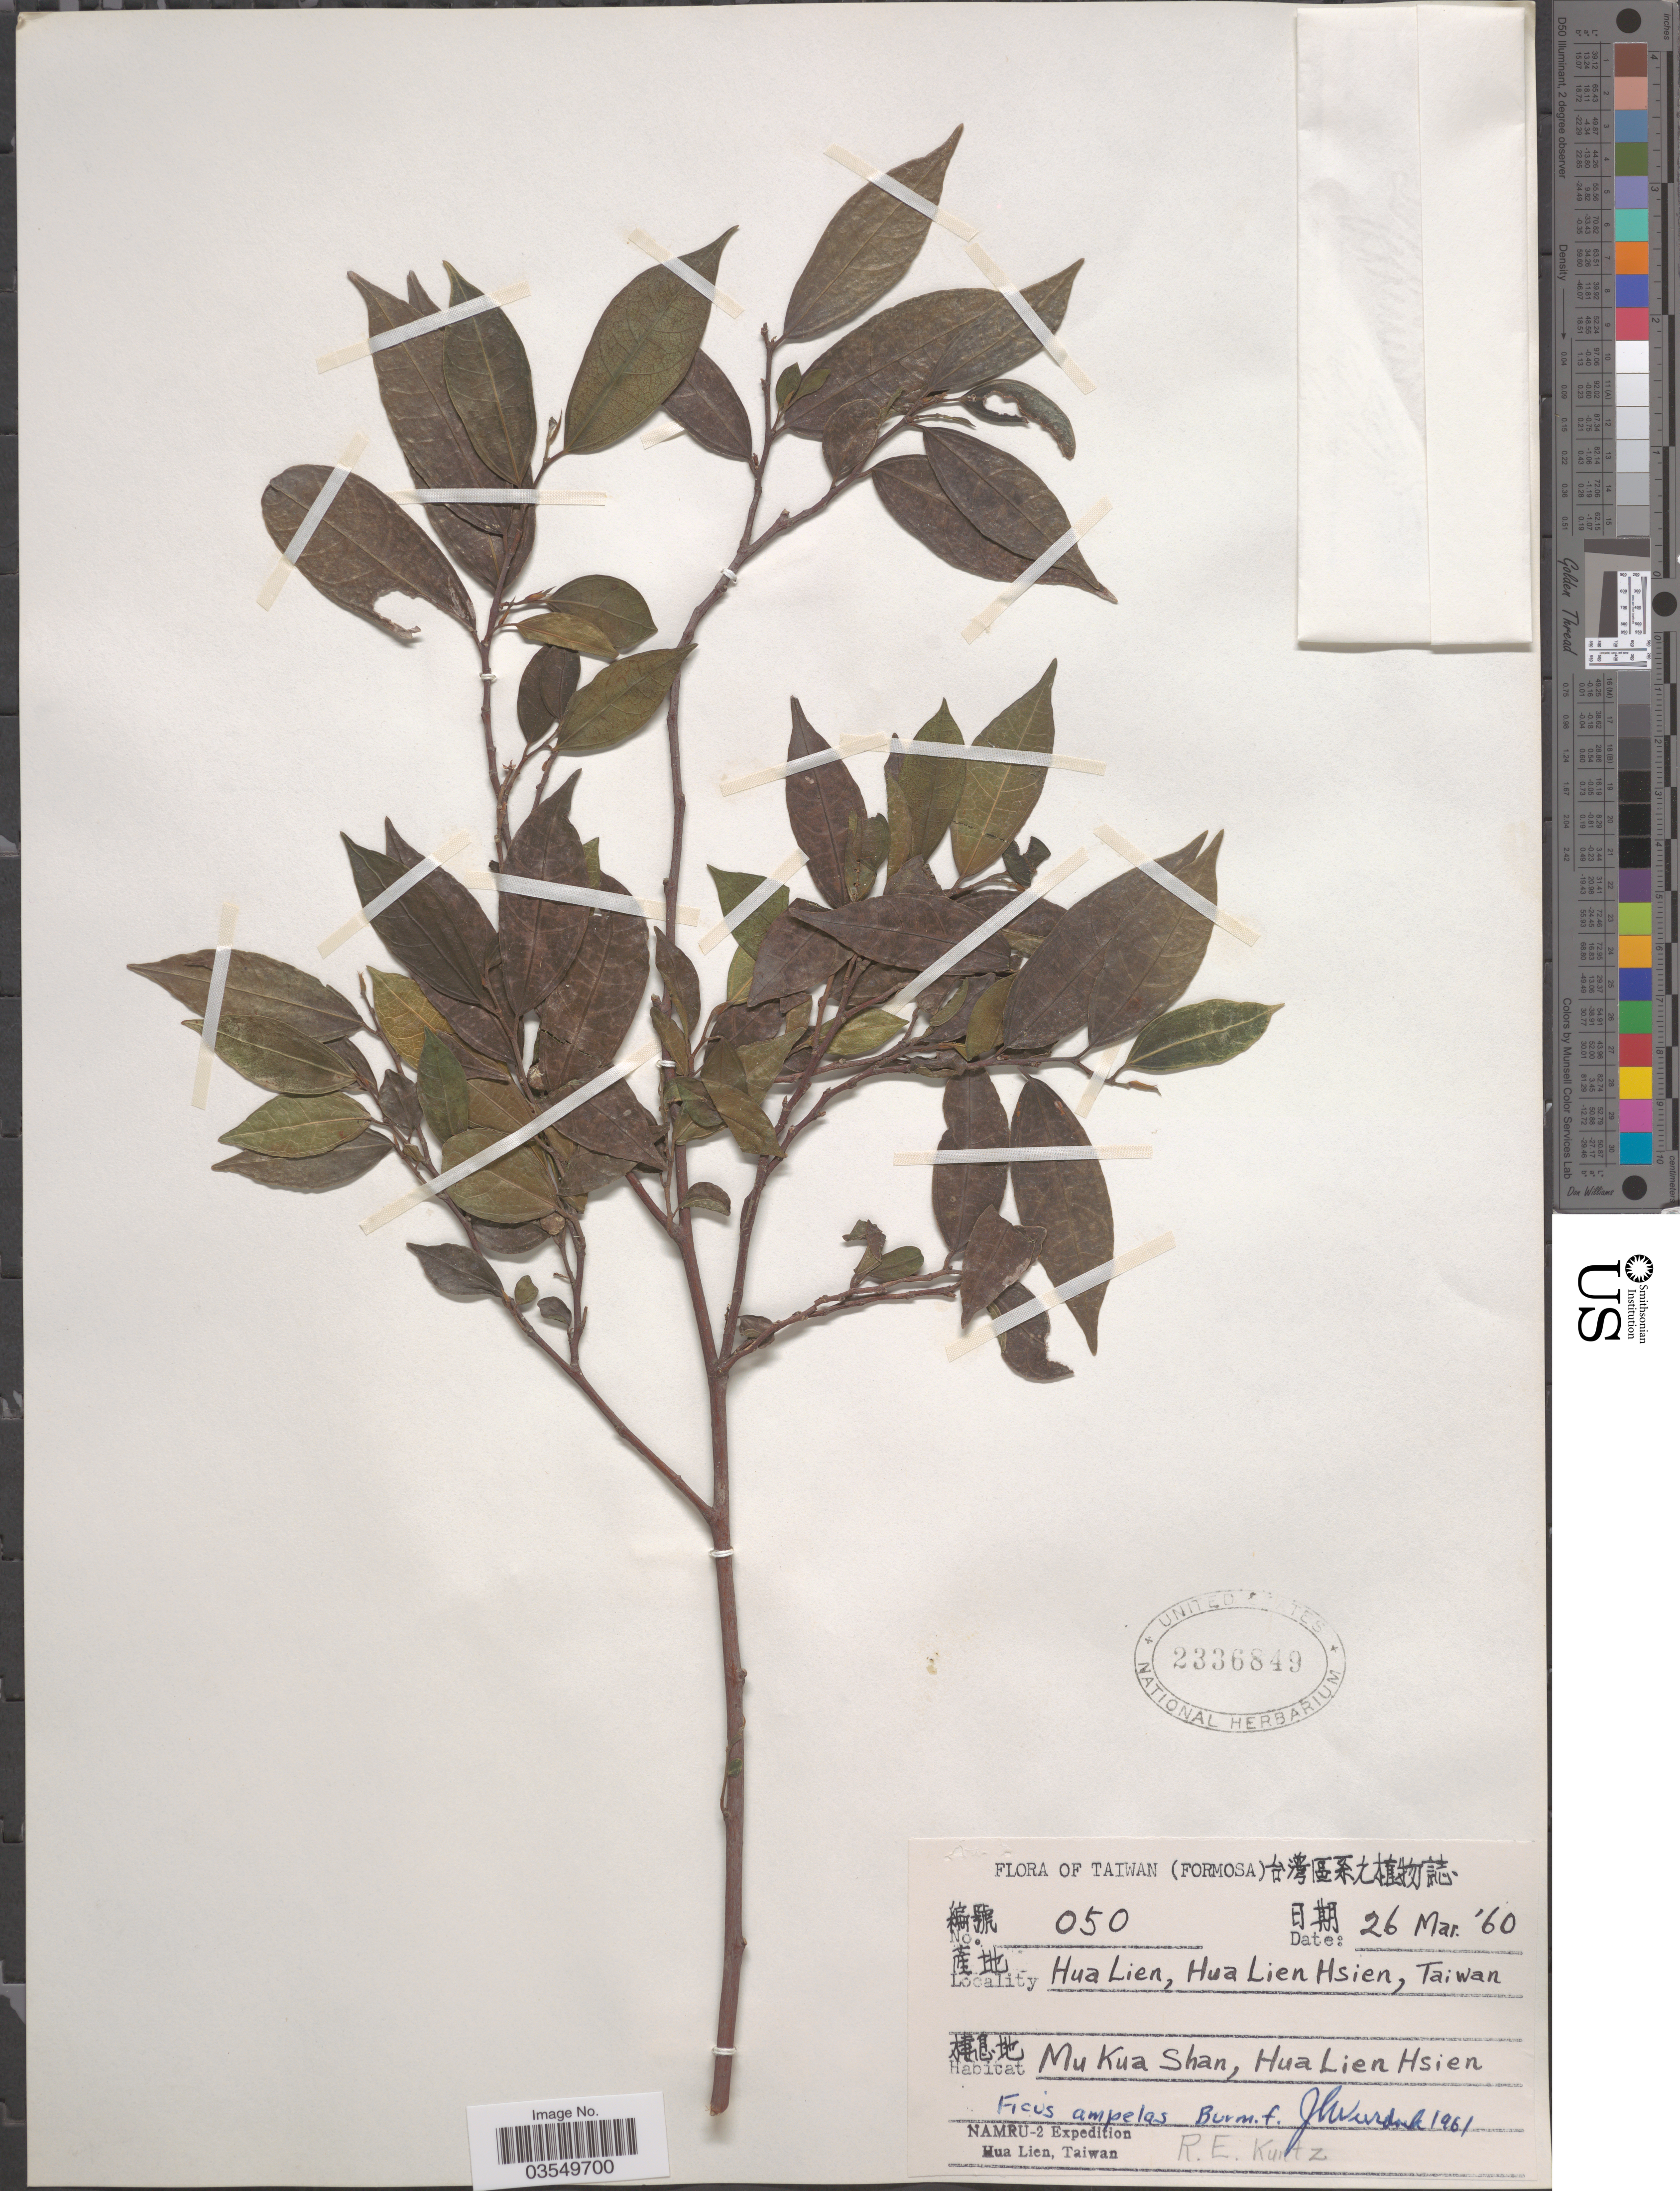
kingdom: Plantae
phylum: Tracheophyta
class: Magnoliopsida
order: Rosales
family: Moraceae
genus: Ficus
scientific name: Ficus ampelos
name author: Burm. f.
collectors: R. E. Kuntz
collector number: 050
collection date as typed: Transcribed d/m/y: 26/3/60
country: Taiwan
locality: Hua Lien, Hua Lien Hsien.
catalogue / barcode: US 2336849